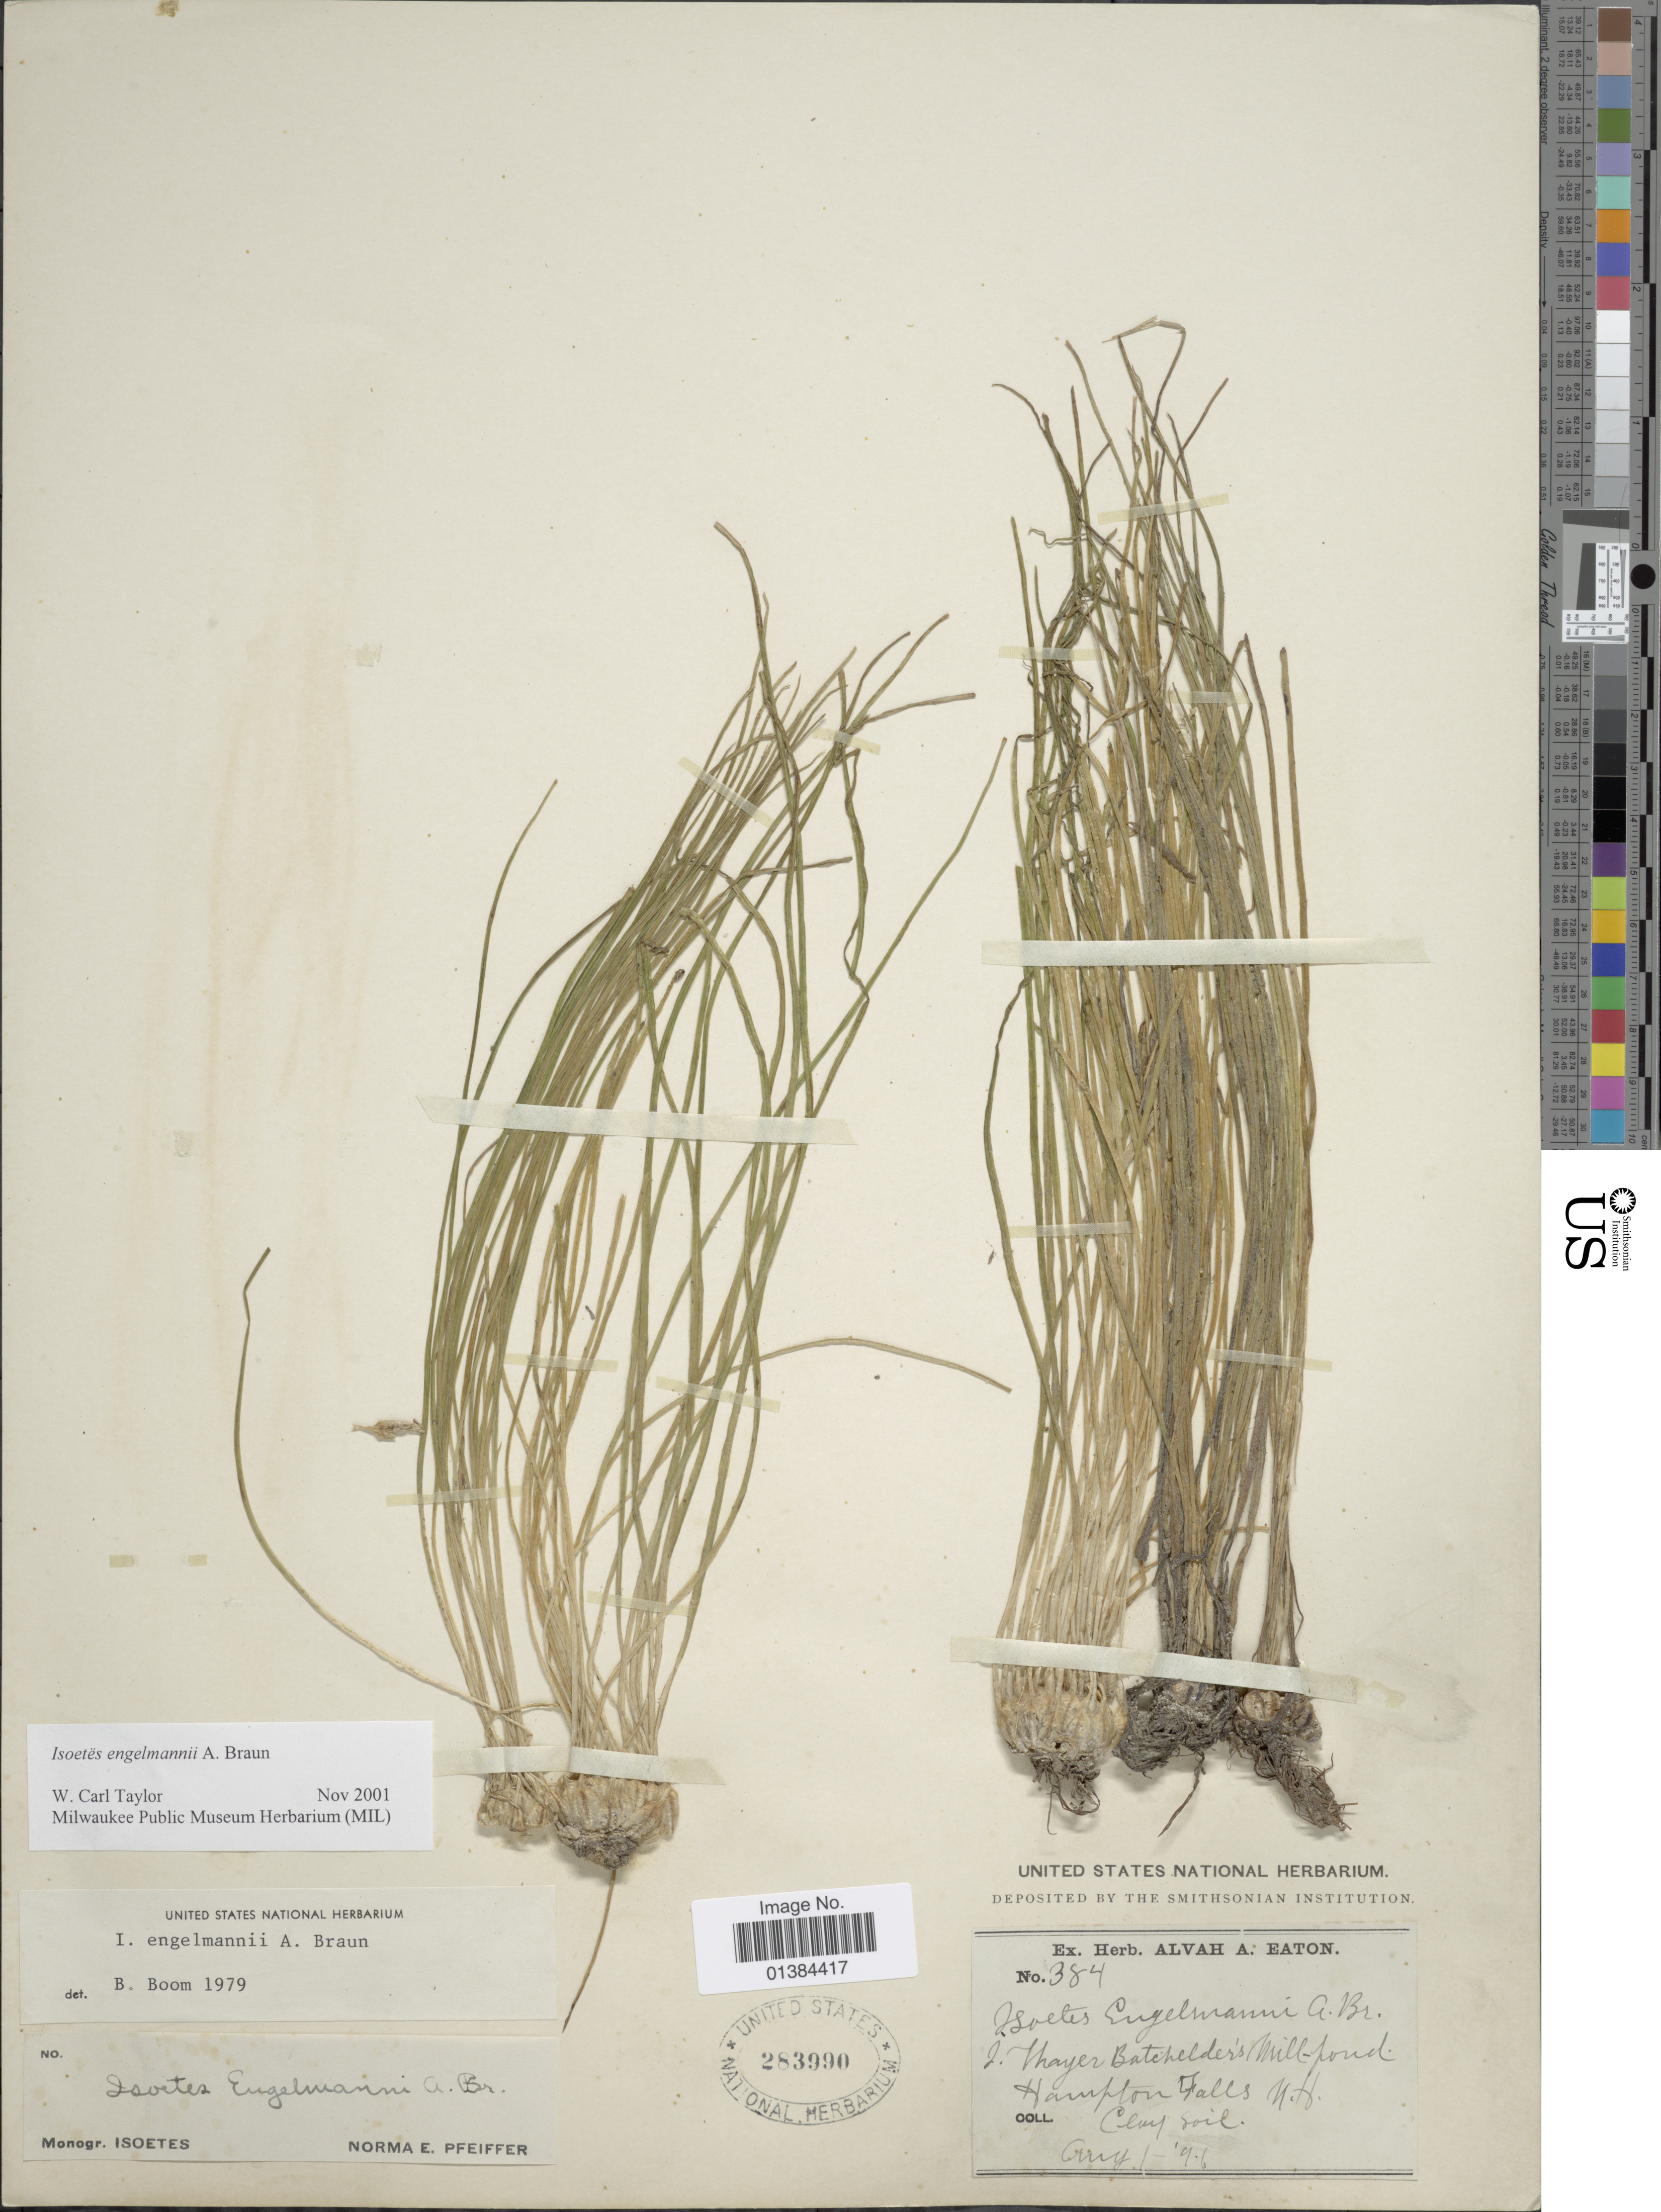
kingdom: Plantae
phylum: Tracheophyta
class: Lycopodiopsida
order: Isoetales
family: Isoetaceae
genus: Isoetes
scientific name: Isoetes engelmannii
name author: A. Braun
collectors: ex herb. Alvah A. Eaton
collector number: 384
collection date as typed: Transcribed d/m/y: 1/8/96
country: United States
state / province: New Hampshire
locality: J. Thayer Batchelder's Mill-pond, Hampton Falls.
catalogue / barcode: US 283990